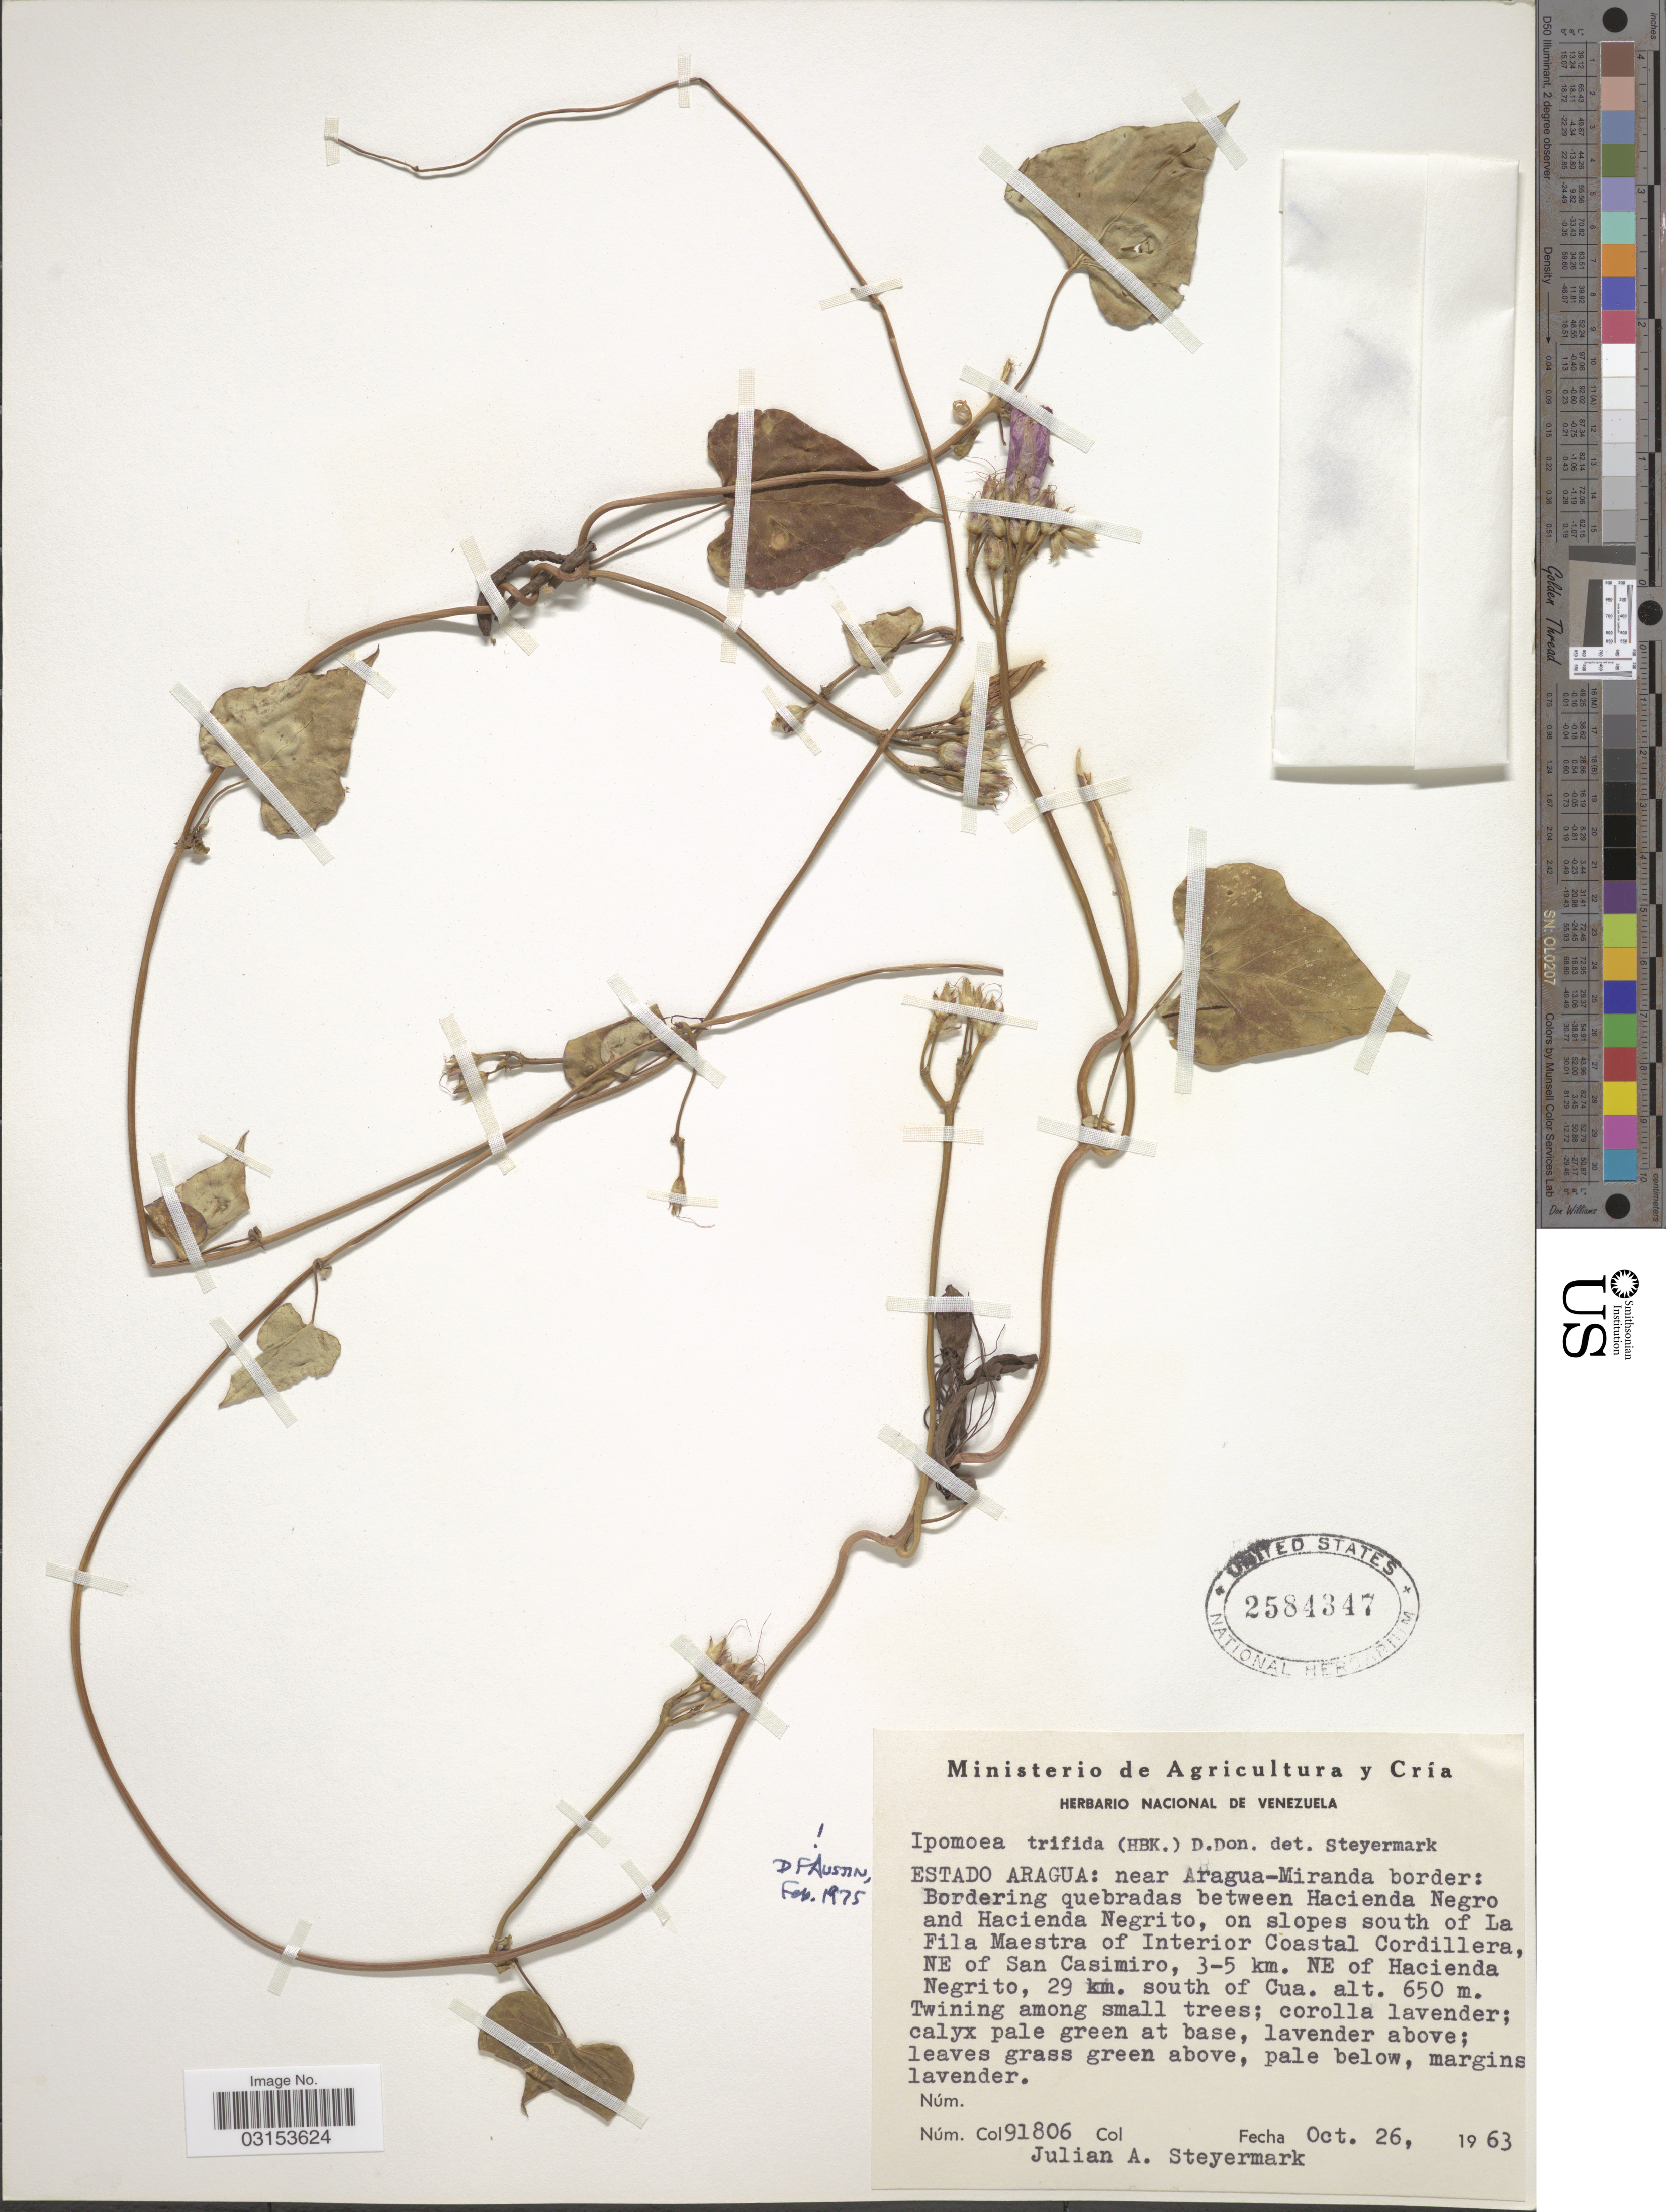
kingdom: Plantae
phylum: Tracheophyta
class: Magnoliopsida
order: Solanales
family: Convolvulaceae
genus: Ipomoea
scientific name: Ipomoea trifida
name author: (Kunth) G. Don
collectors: J. Steyermark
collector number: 91806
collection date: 1963-10-26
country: Venezuela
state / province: Aragua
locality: Near Aragua-Miranda border: Bordering quebradas between Hacienda Negro and Hacienda Negrito, on slopes south of La Fila Maestra of Interior Coastal Cordillera, NE of San Casimiro, 3-5 km. NE of Hacienda Negrito, 29 km. south of Cua.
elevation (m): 650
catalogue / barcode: US 2584347